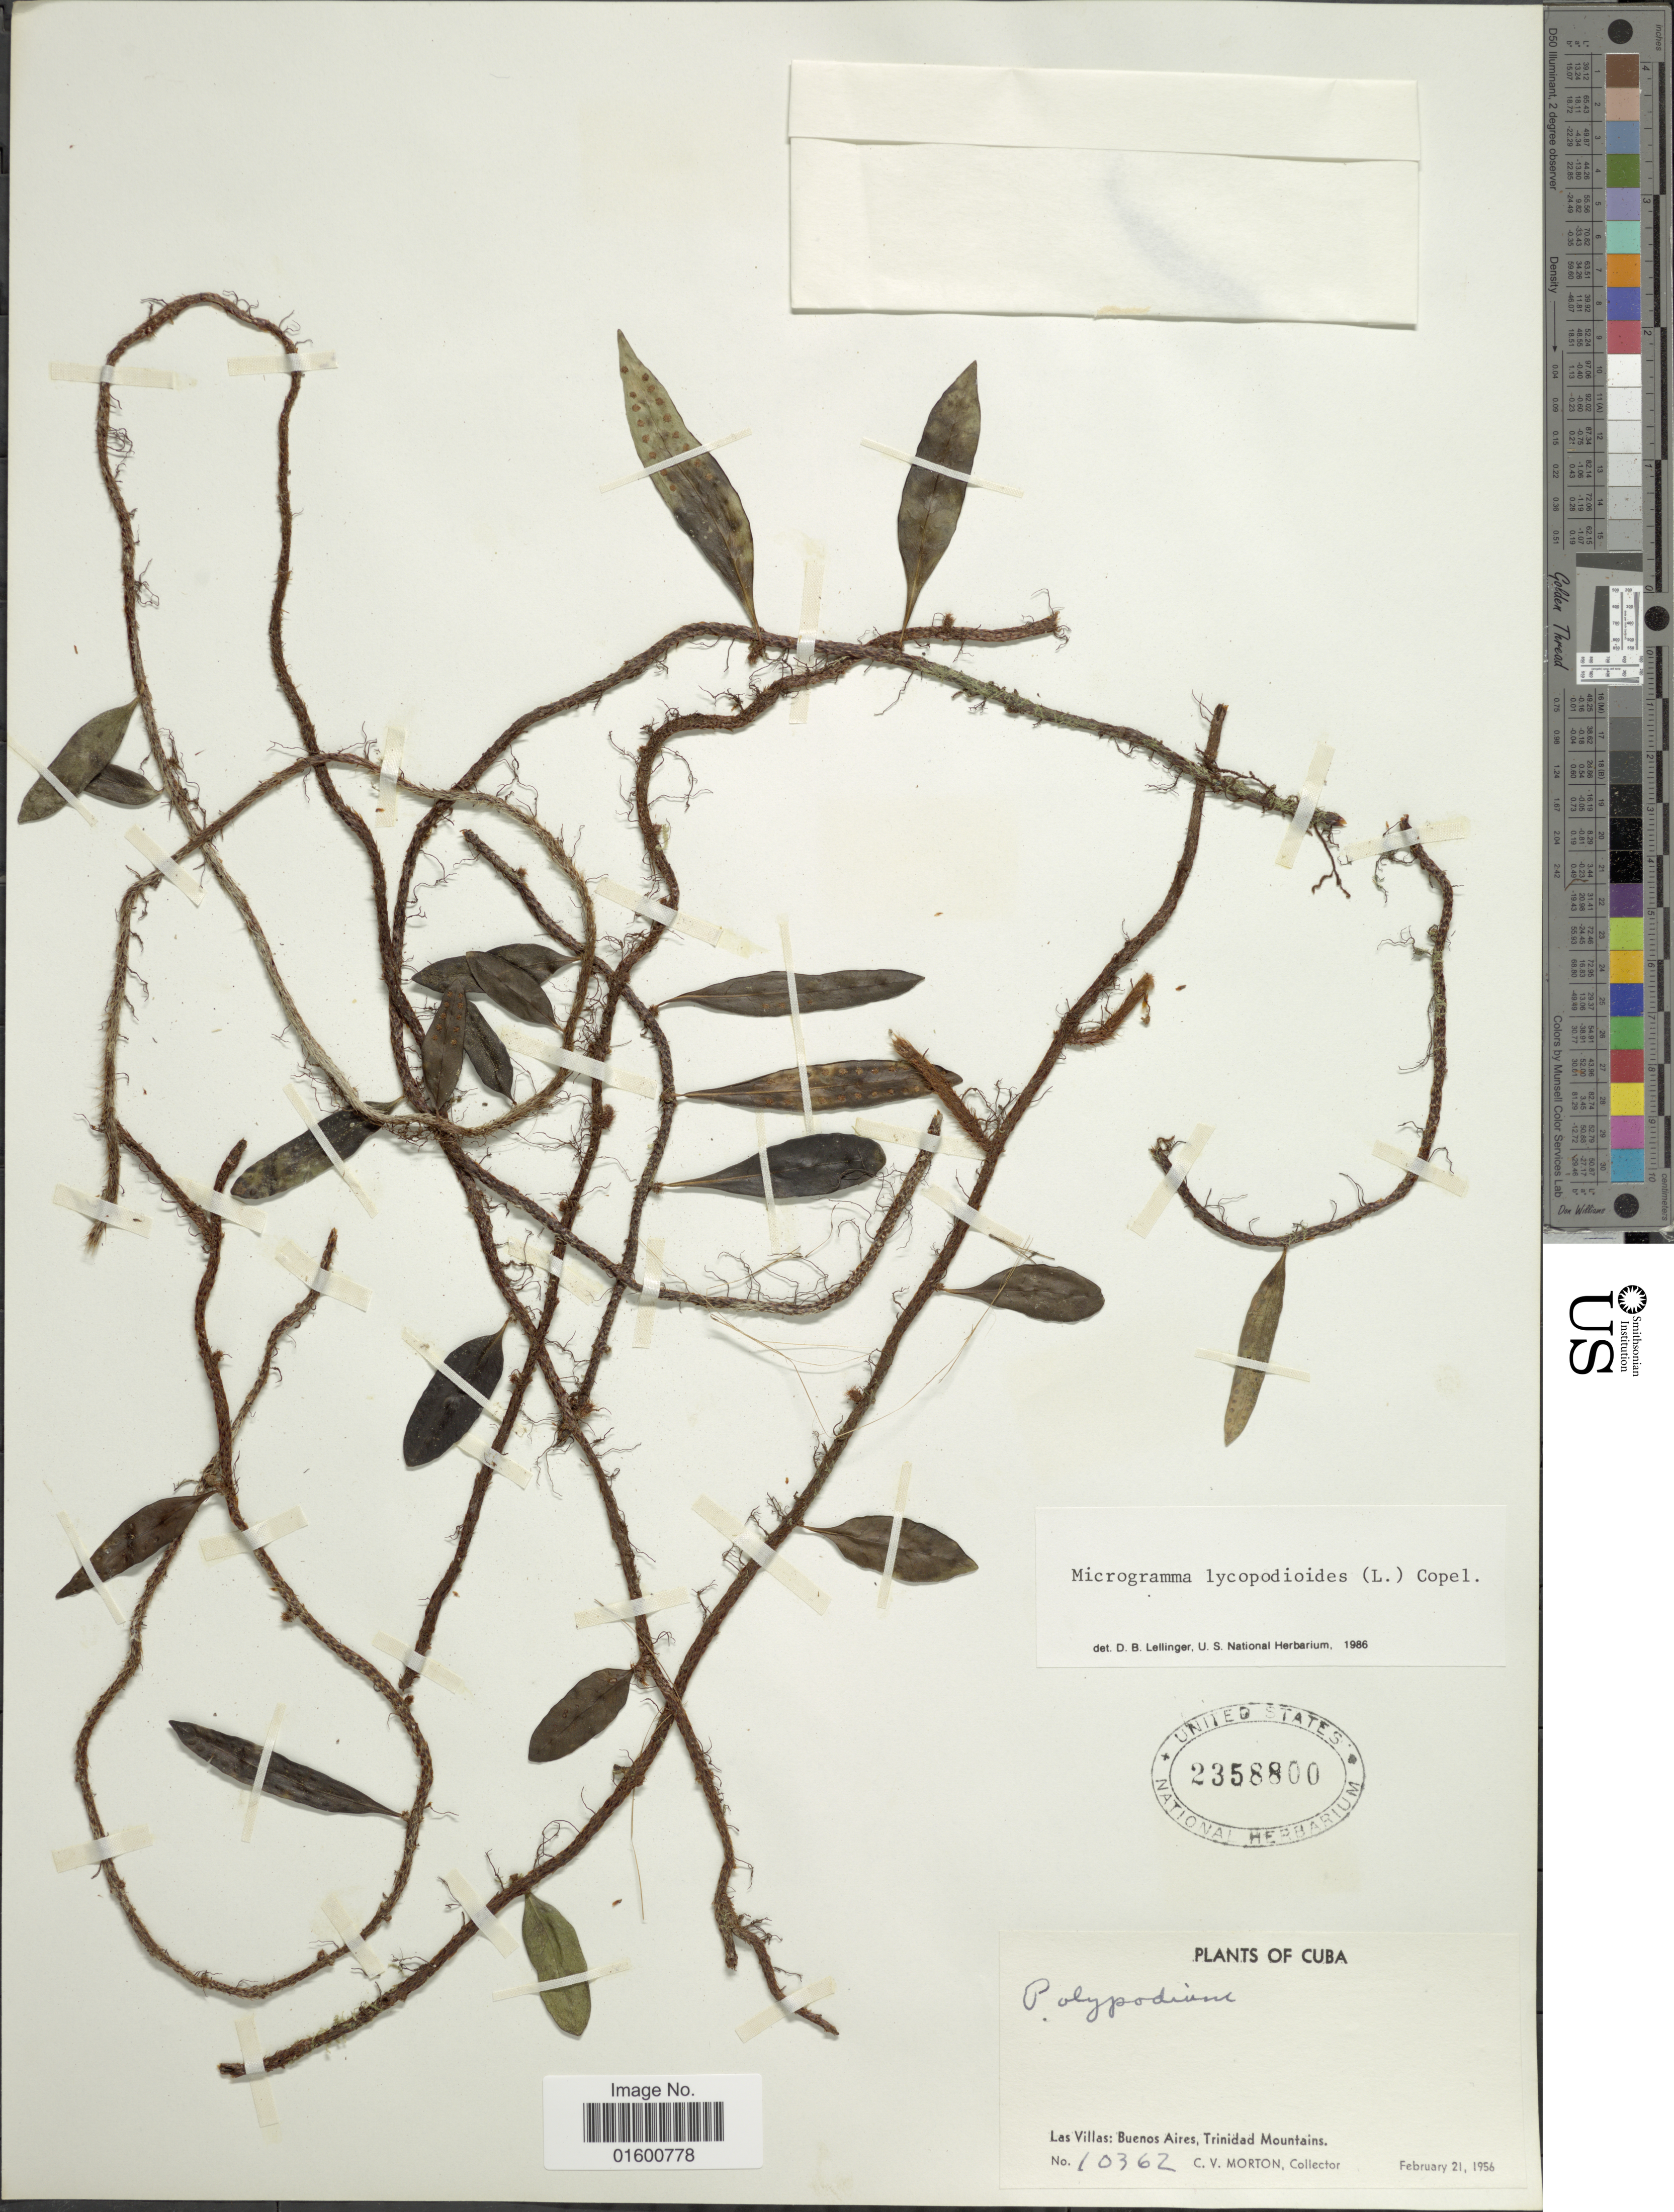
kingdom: Plantae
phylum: Tracheophyta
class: Polypodiopsida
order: Polypodiales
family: Polypodiaceae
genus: Microgramma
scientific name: Microgramma lycopodioides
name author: (L.) Copel.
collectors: C. V. Morton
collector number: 10362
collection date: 1956-02-21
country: Cuba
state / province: Las Villas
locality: Las Villas: Buenos Aires, Trinidad Mountains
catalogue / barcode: US 2358800